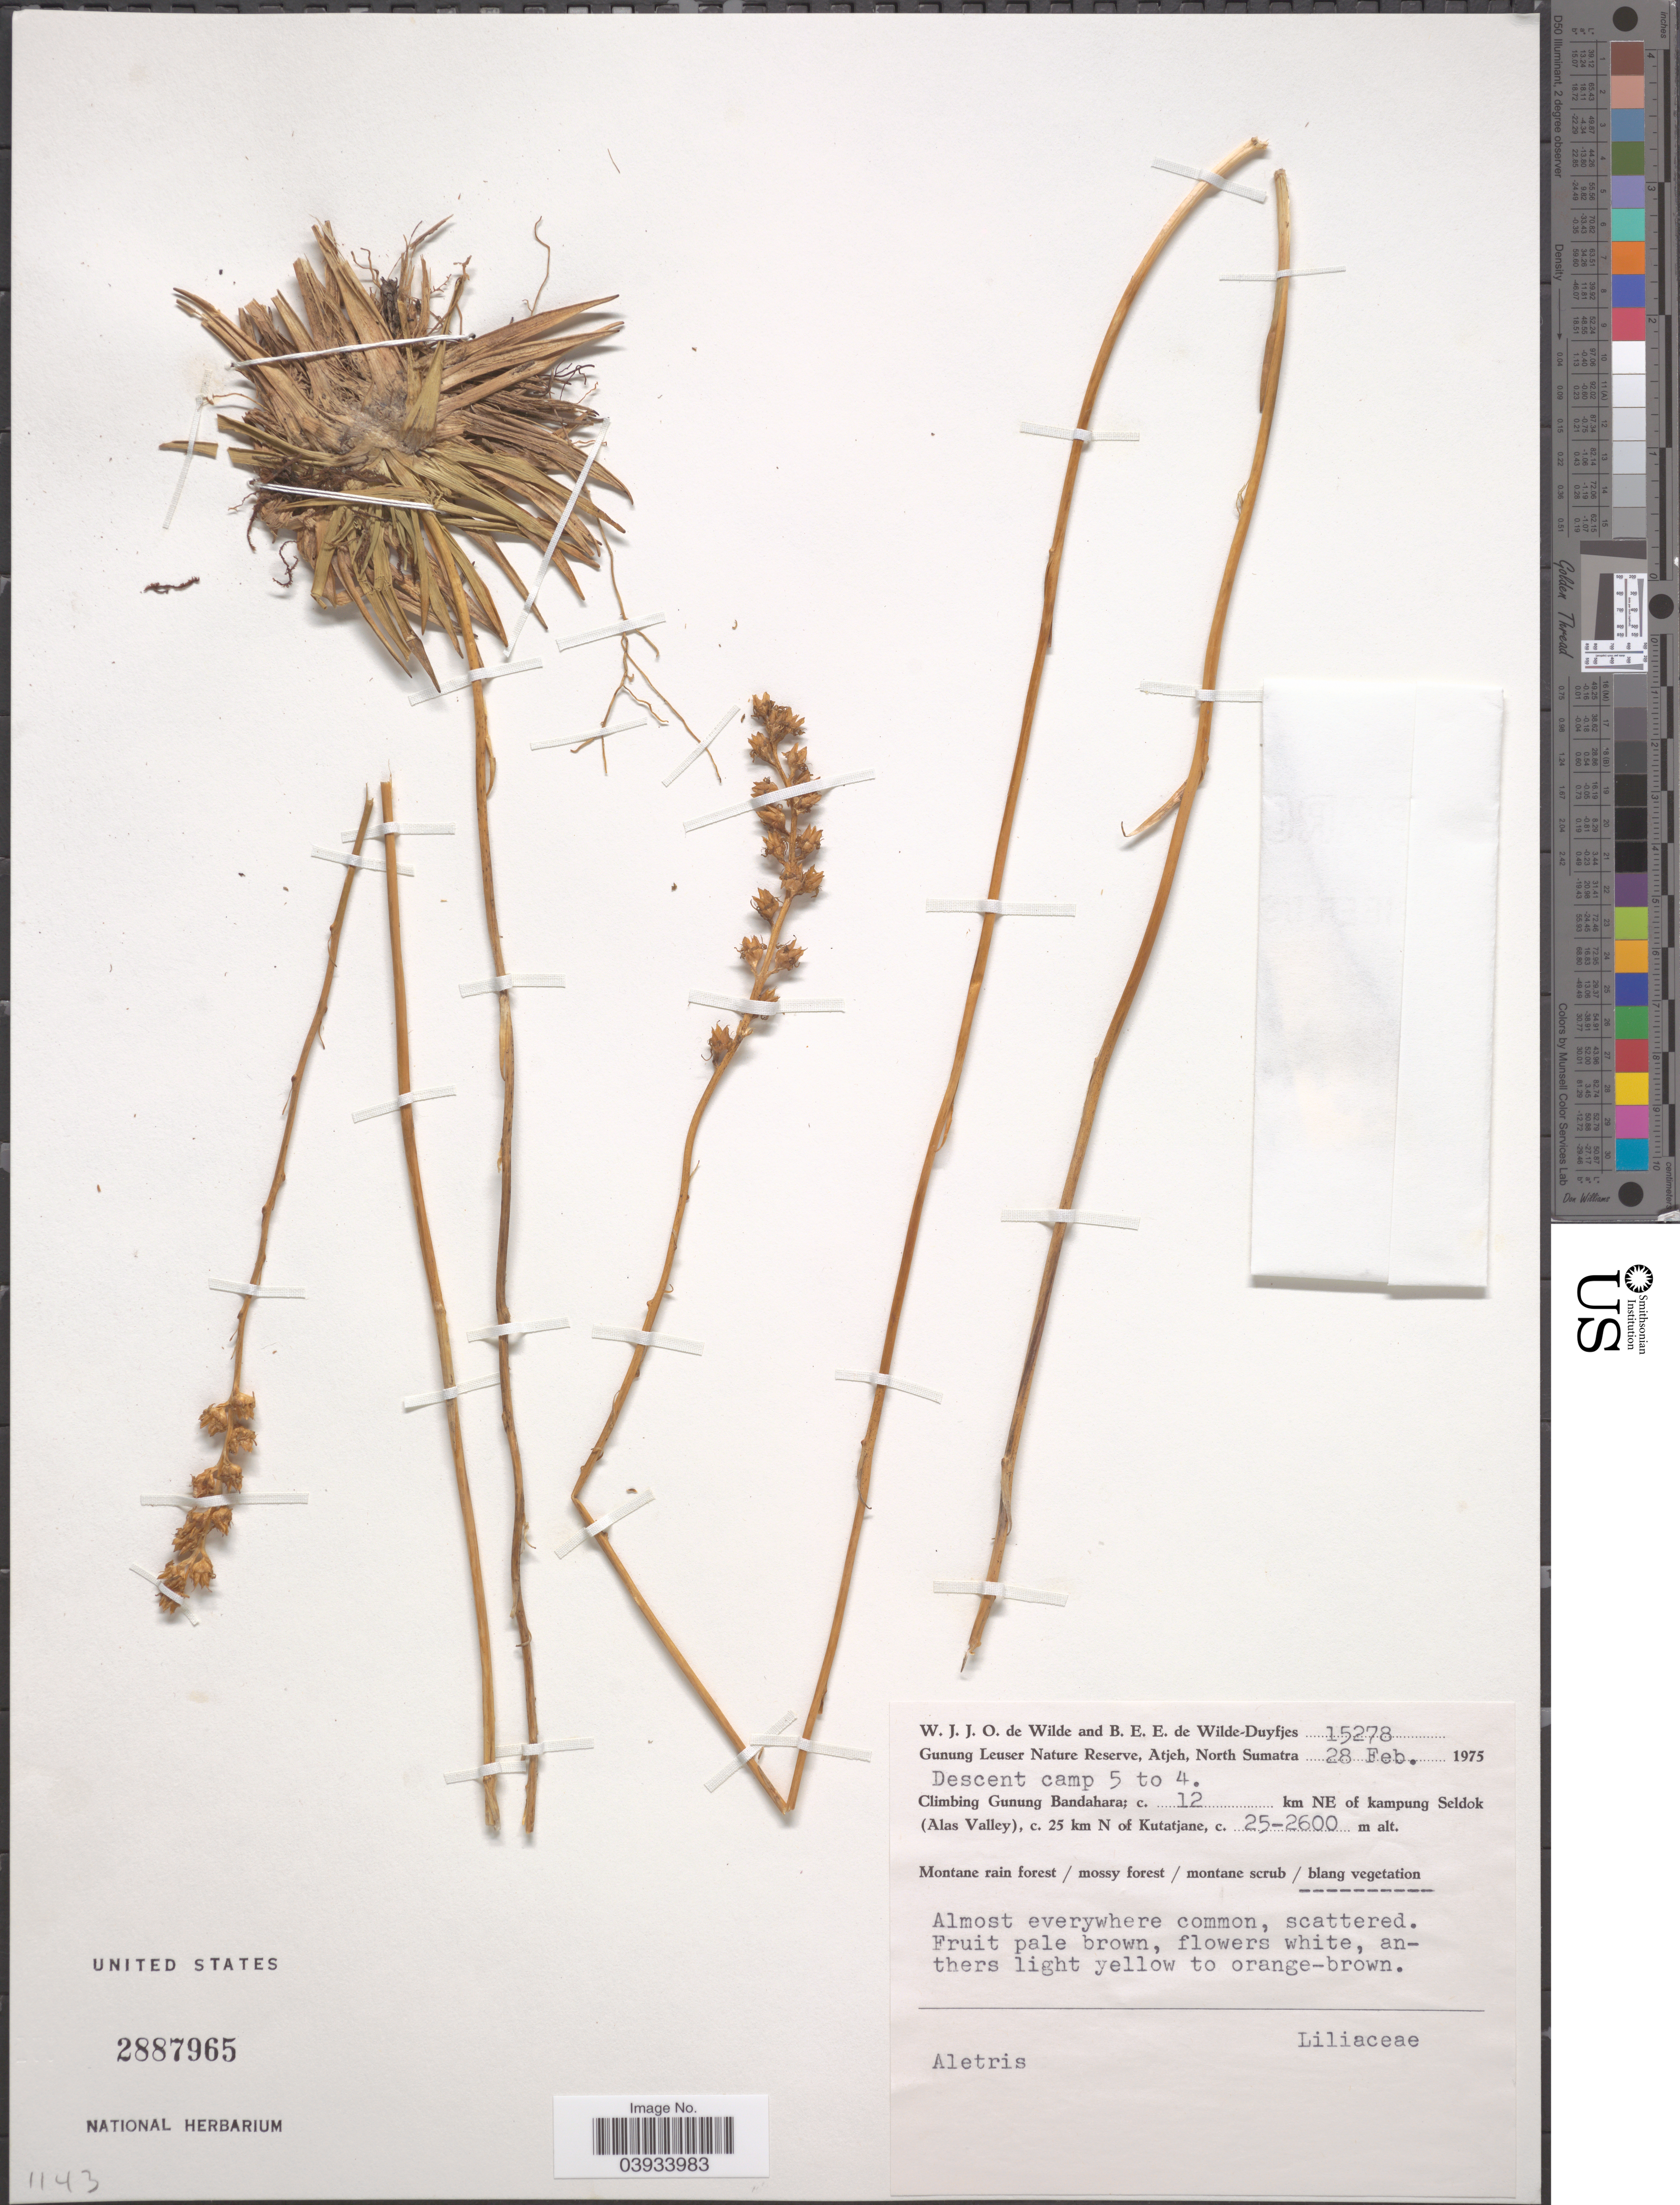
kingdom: Plantae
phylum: Tracheophyta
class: Liliopsida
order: Dioscoreales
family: Nartheciaceae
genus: Aletris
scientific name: Aletris sp.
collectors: W. J. de Wilde & B. E. de Wilde-Duyfjes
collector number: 15278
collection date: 1975-02-28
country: Indonesia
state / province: Sumatra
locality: Gunung Leuser Nature Reserve, Atjeh, North Sumatra. Climbing Gunung Bandahara; c. 12 km NE of kampung Seldok (Alas valley), c. 25 km N of Kutatjane.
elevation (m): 2500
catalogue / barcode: US 2887965